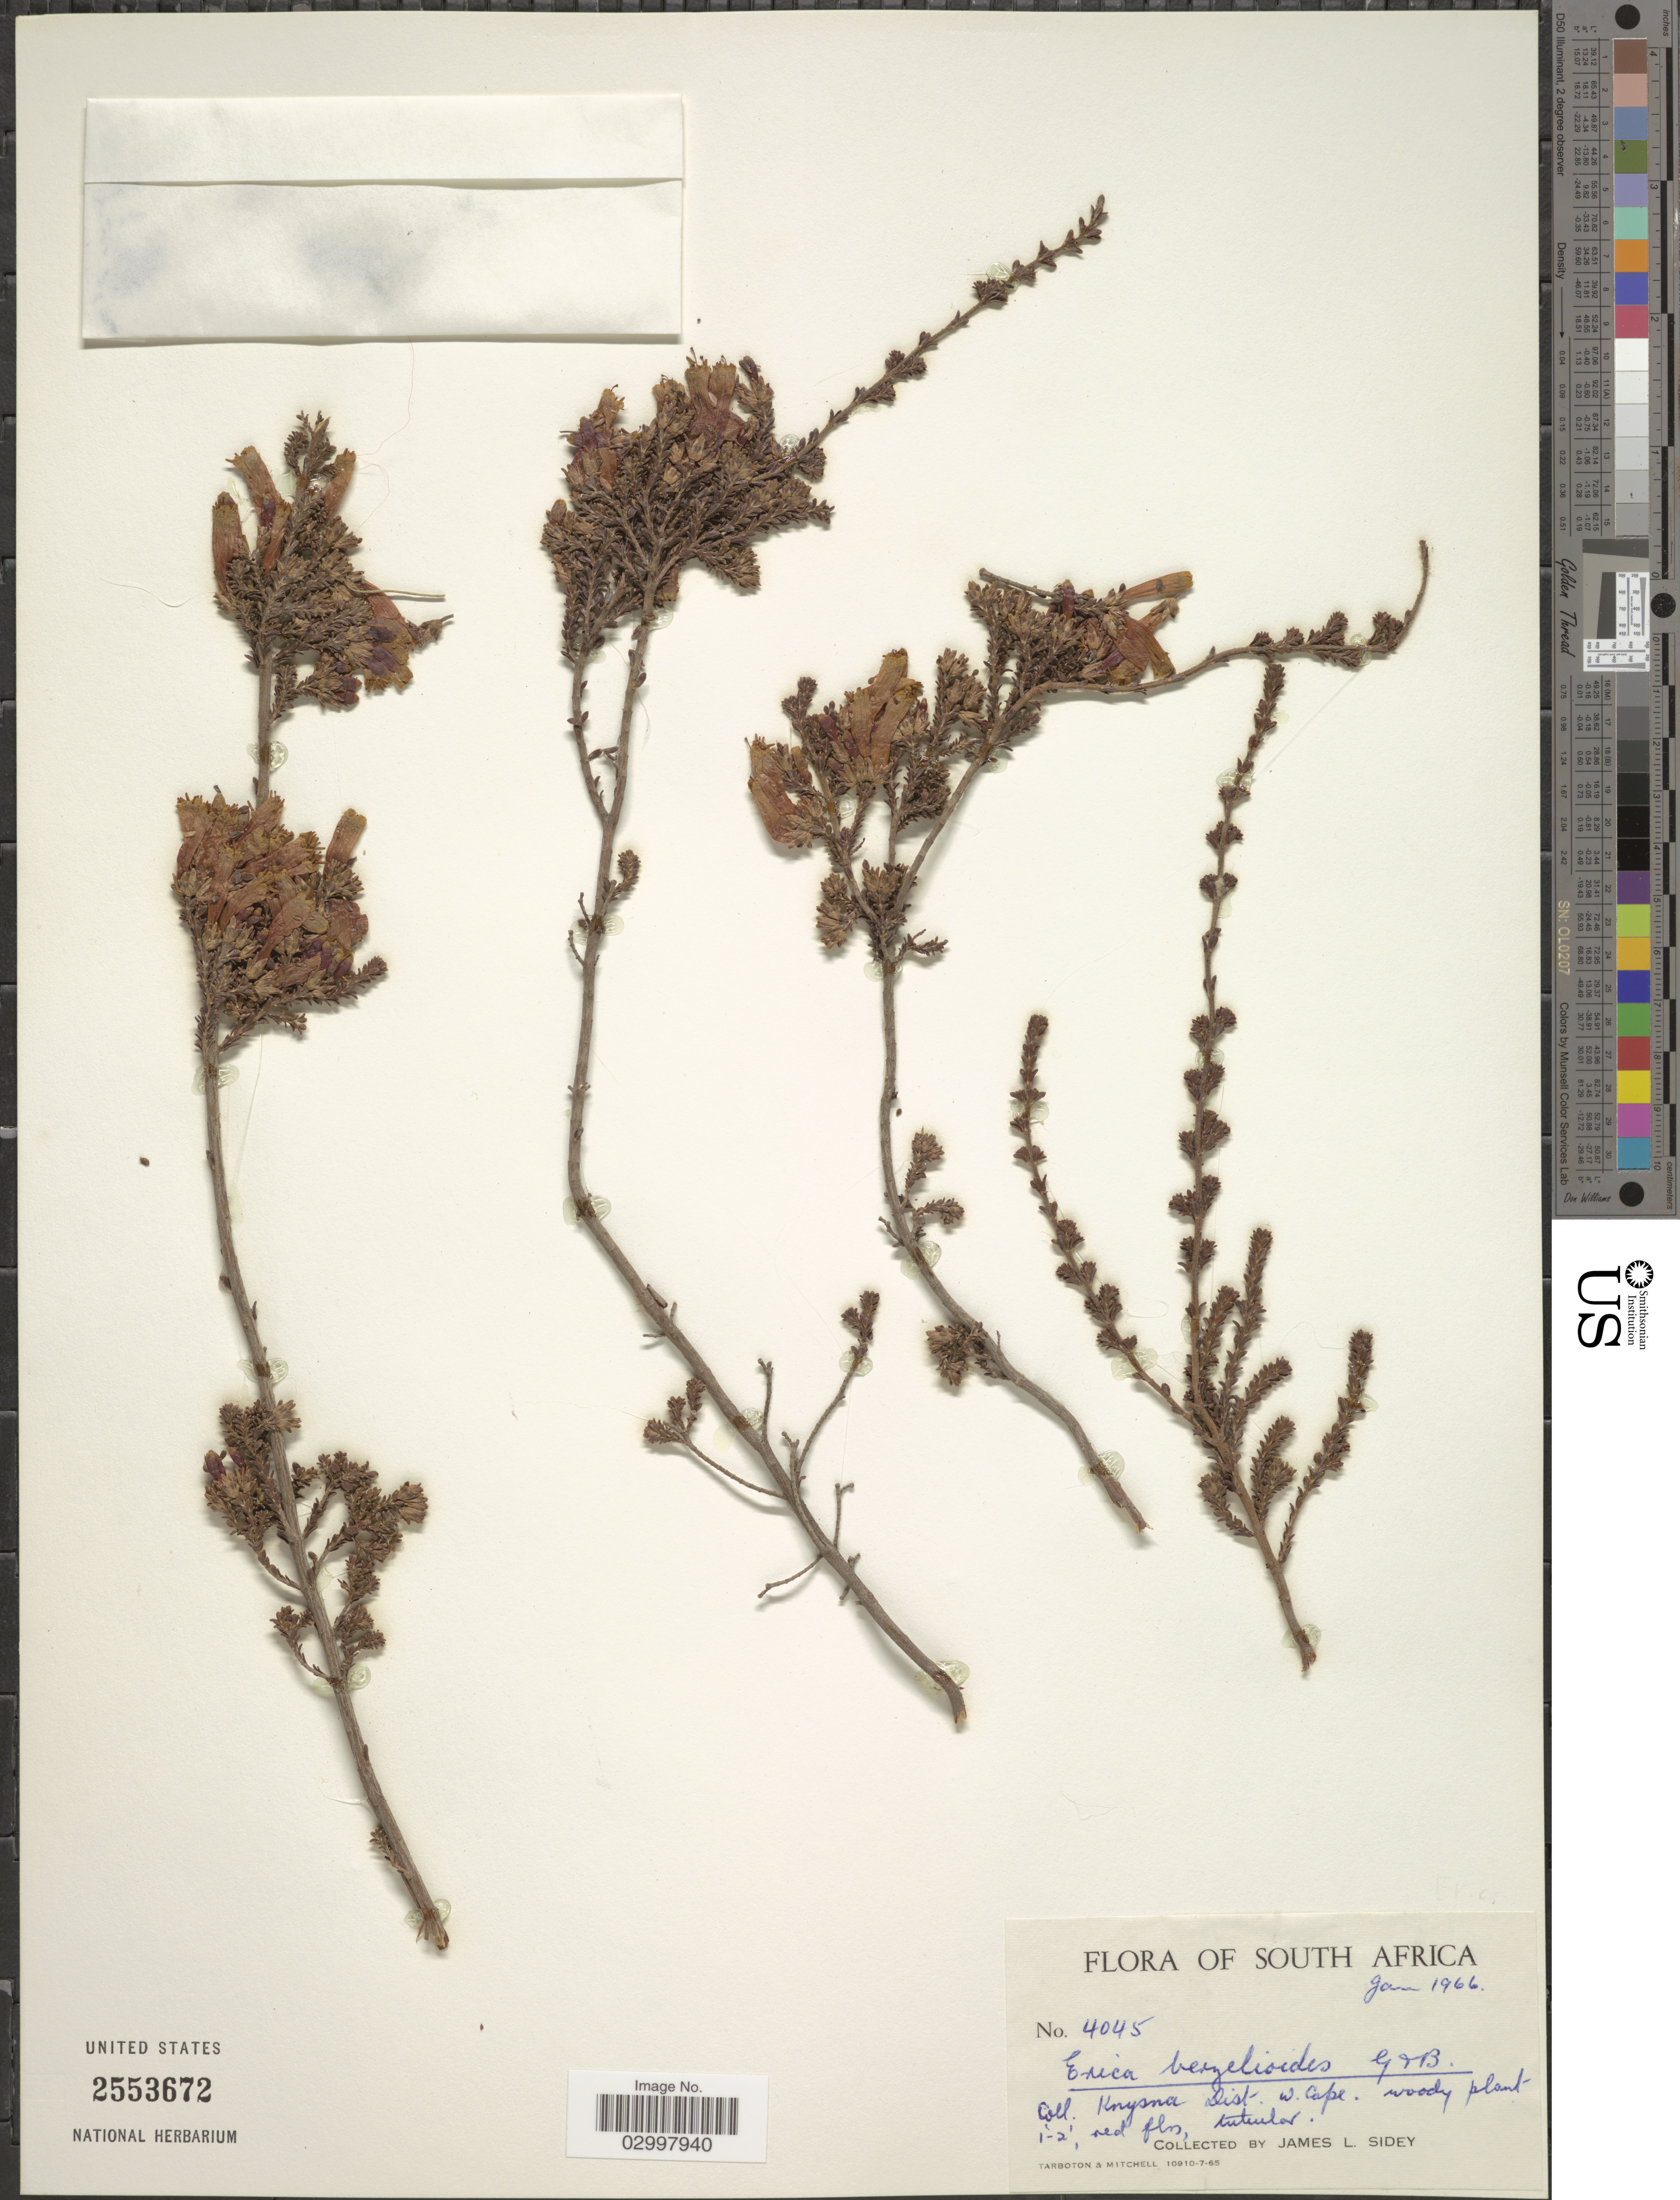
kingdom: Plantae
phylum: Tracheophyta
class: Magnoliopsida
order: Ericales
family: Ericaceae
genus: Erica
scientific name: Erica berzelioides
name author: Guthrie & Bolus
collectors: J. L. Sidey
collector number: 4045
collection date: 1966-01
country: South Africa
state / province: Western Cape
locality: Knysna Dist. W. Cape.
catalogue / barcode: US 2553672